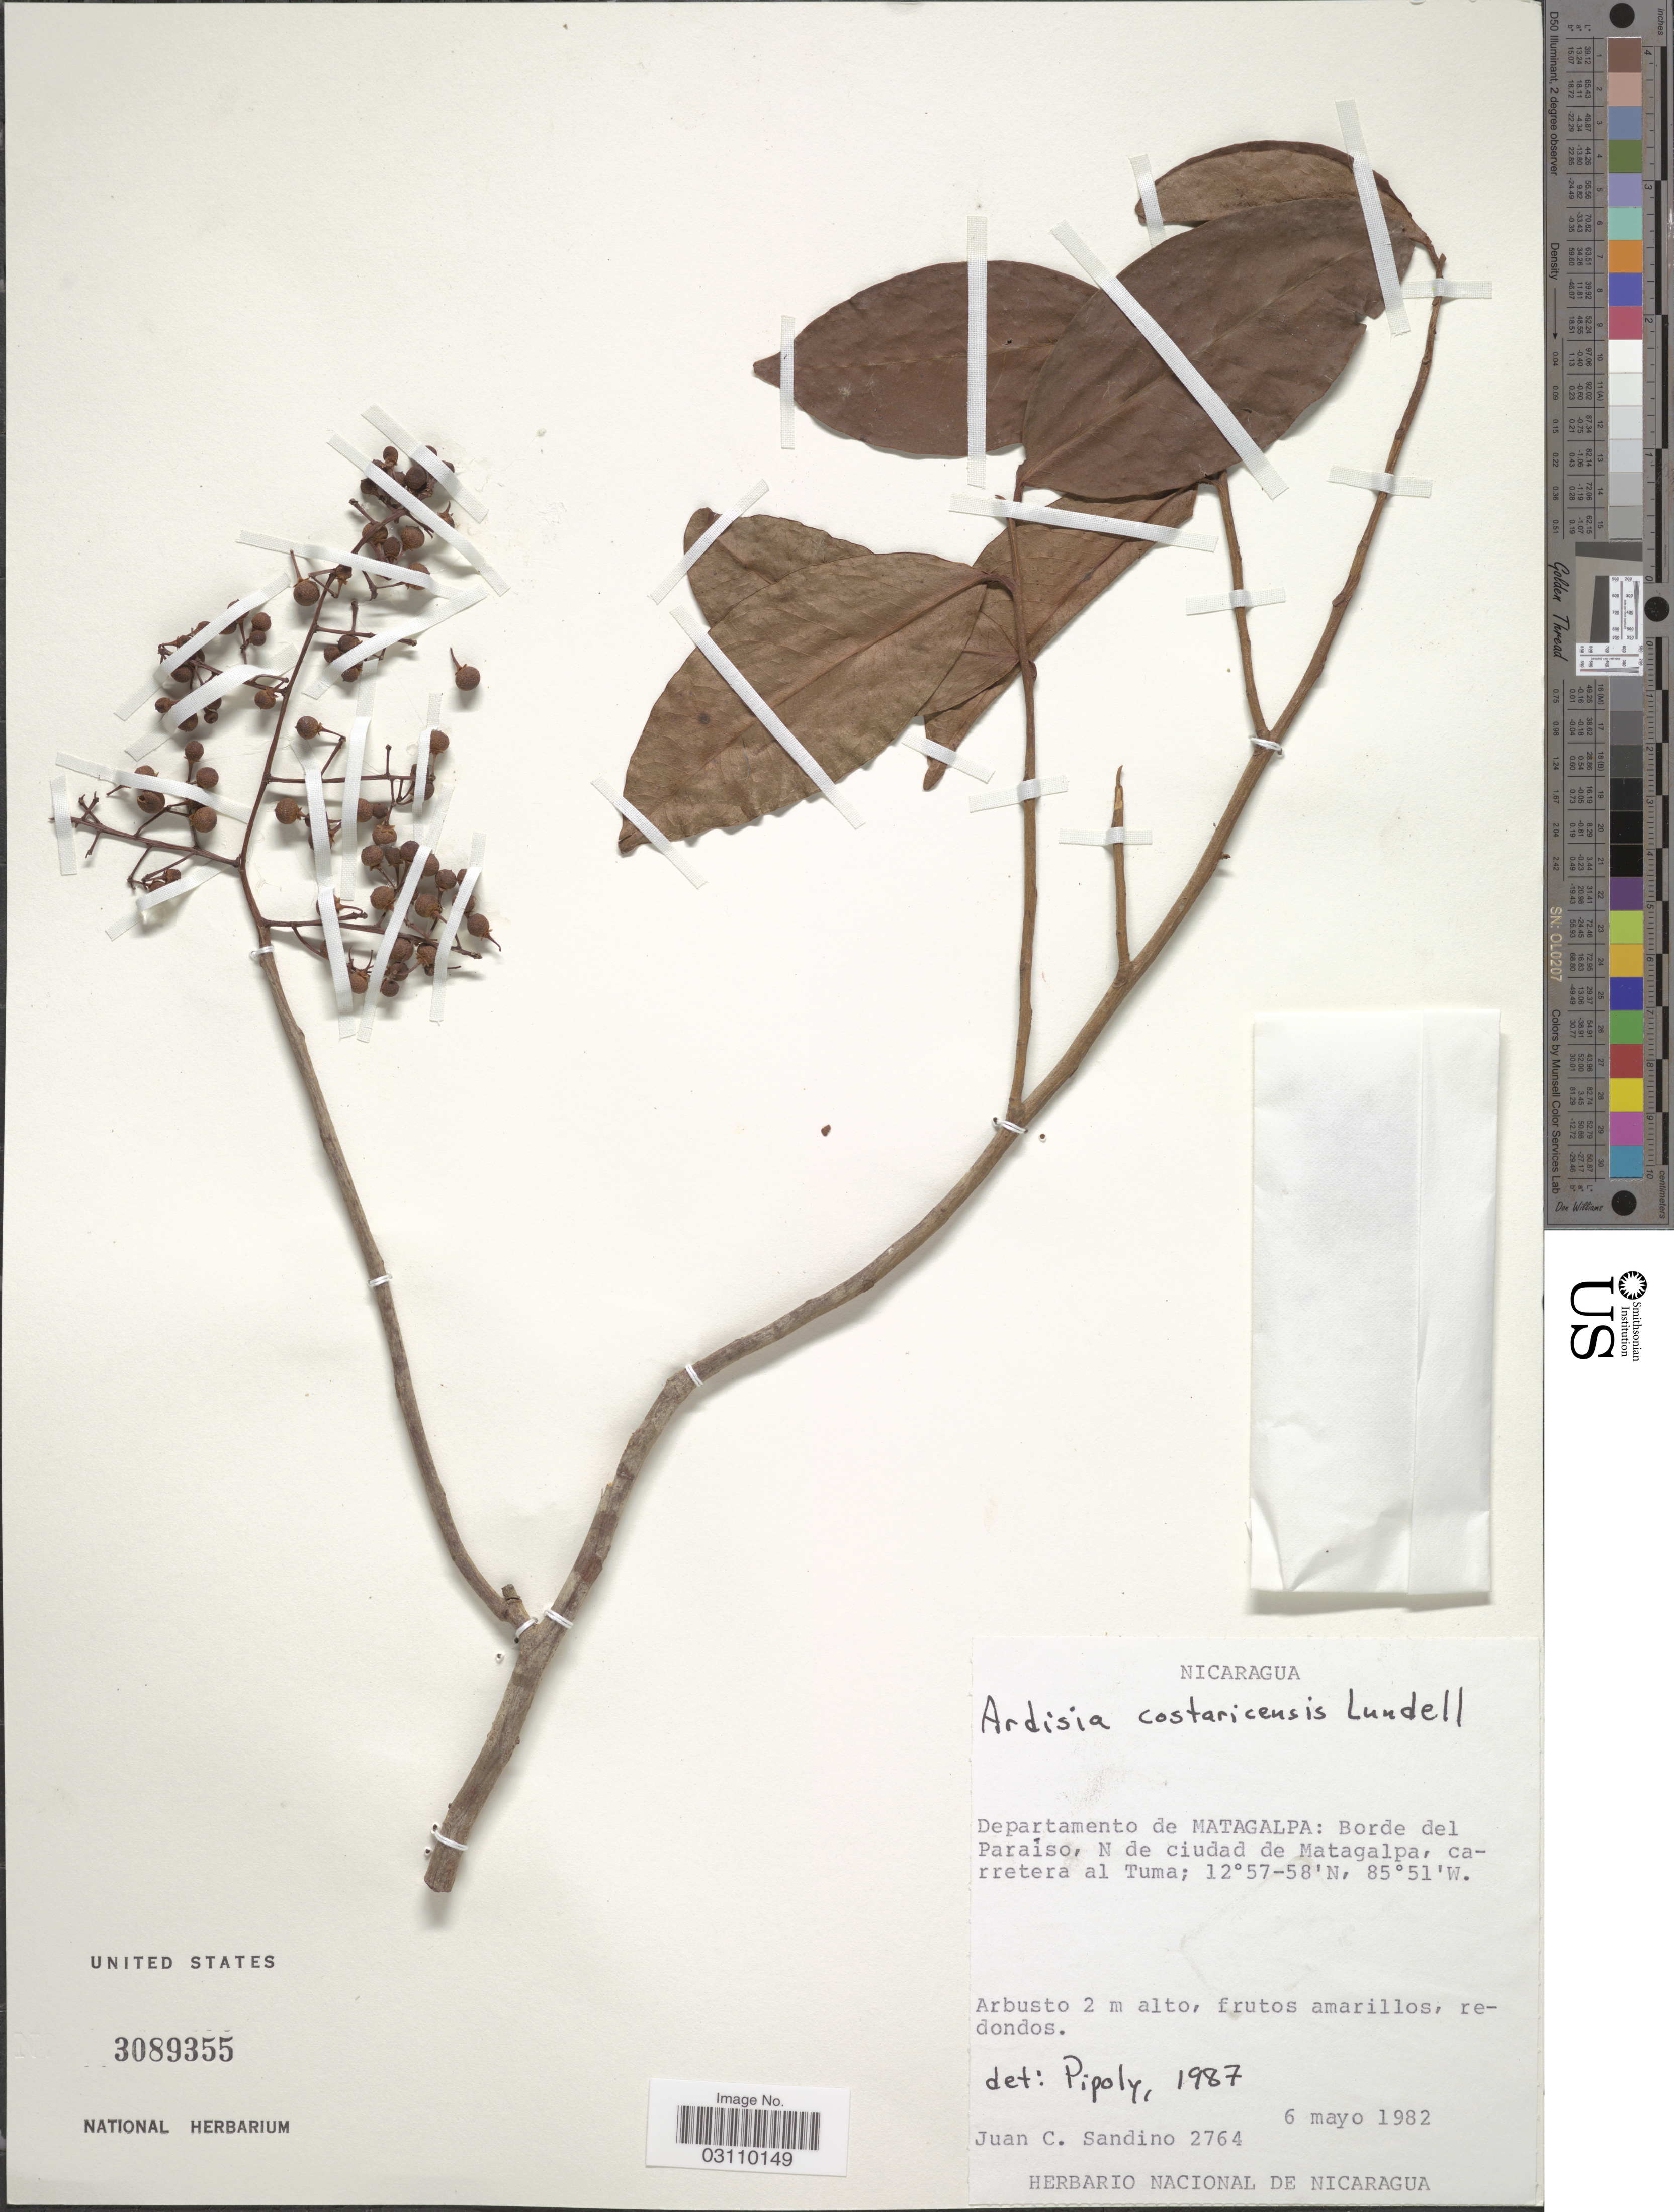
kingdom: Plantae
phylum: Tracheophyta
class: Magnoliopsida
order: Ericales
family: Primulaceae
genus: Ardisia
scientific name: Ardisia costaricensis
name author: Lundell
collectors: J. Sandino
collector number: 2764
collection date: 1982-05-06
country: Nicaragua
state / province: Matagalpa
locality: Departamento de Matagalpa: Borde del Paraíso, N de ciudad de Matagalpa, carretera al Tuma.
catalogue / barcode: US 3089355